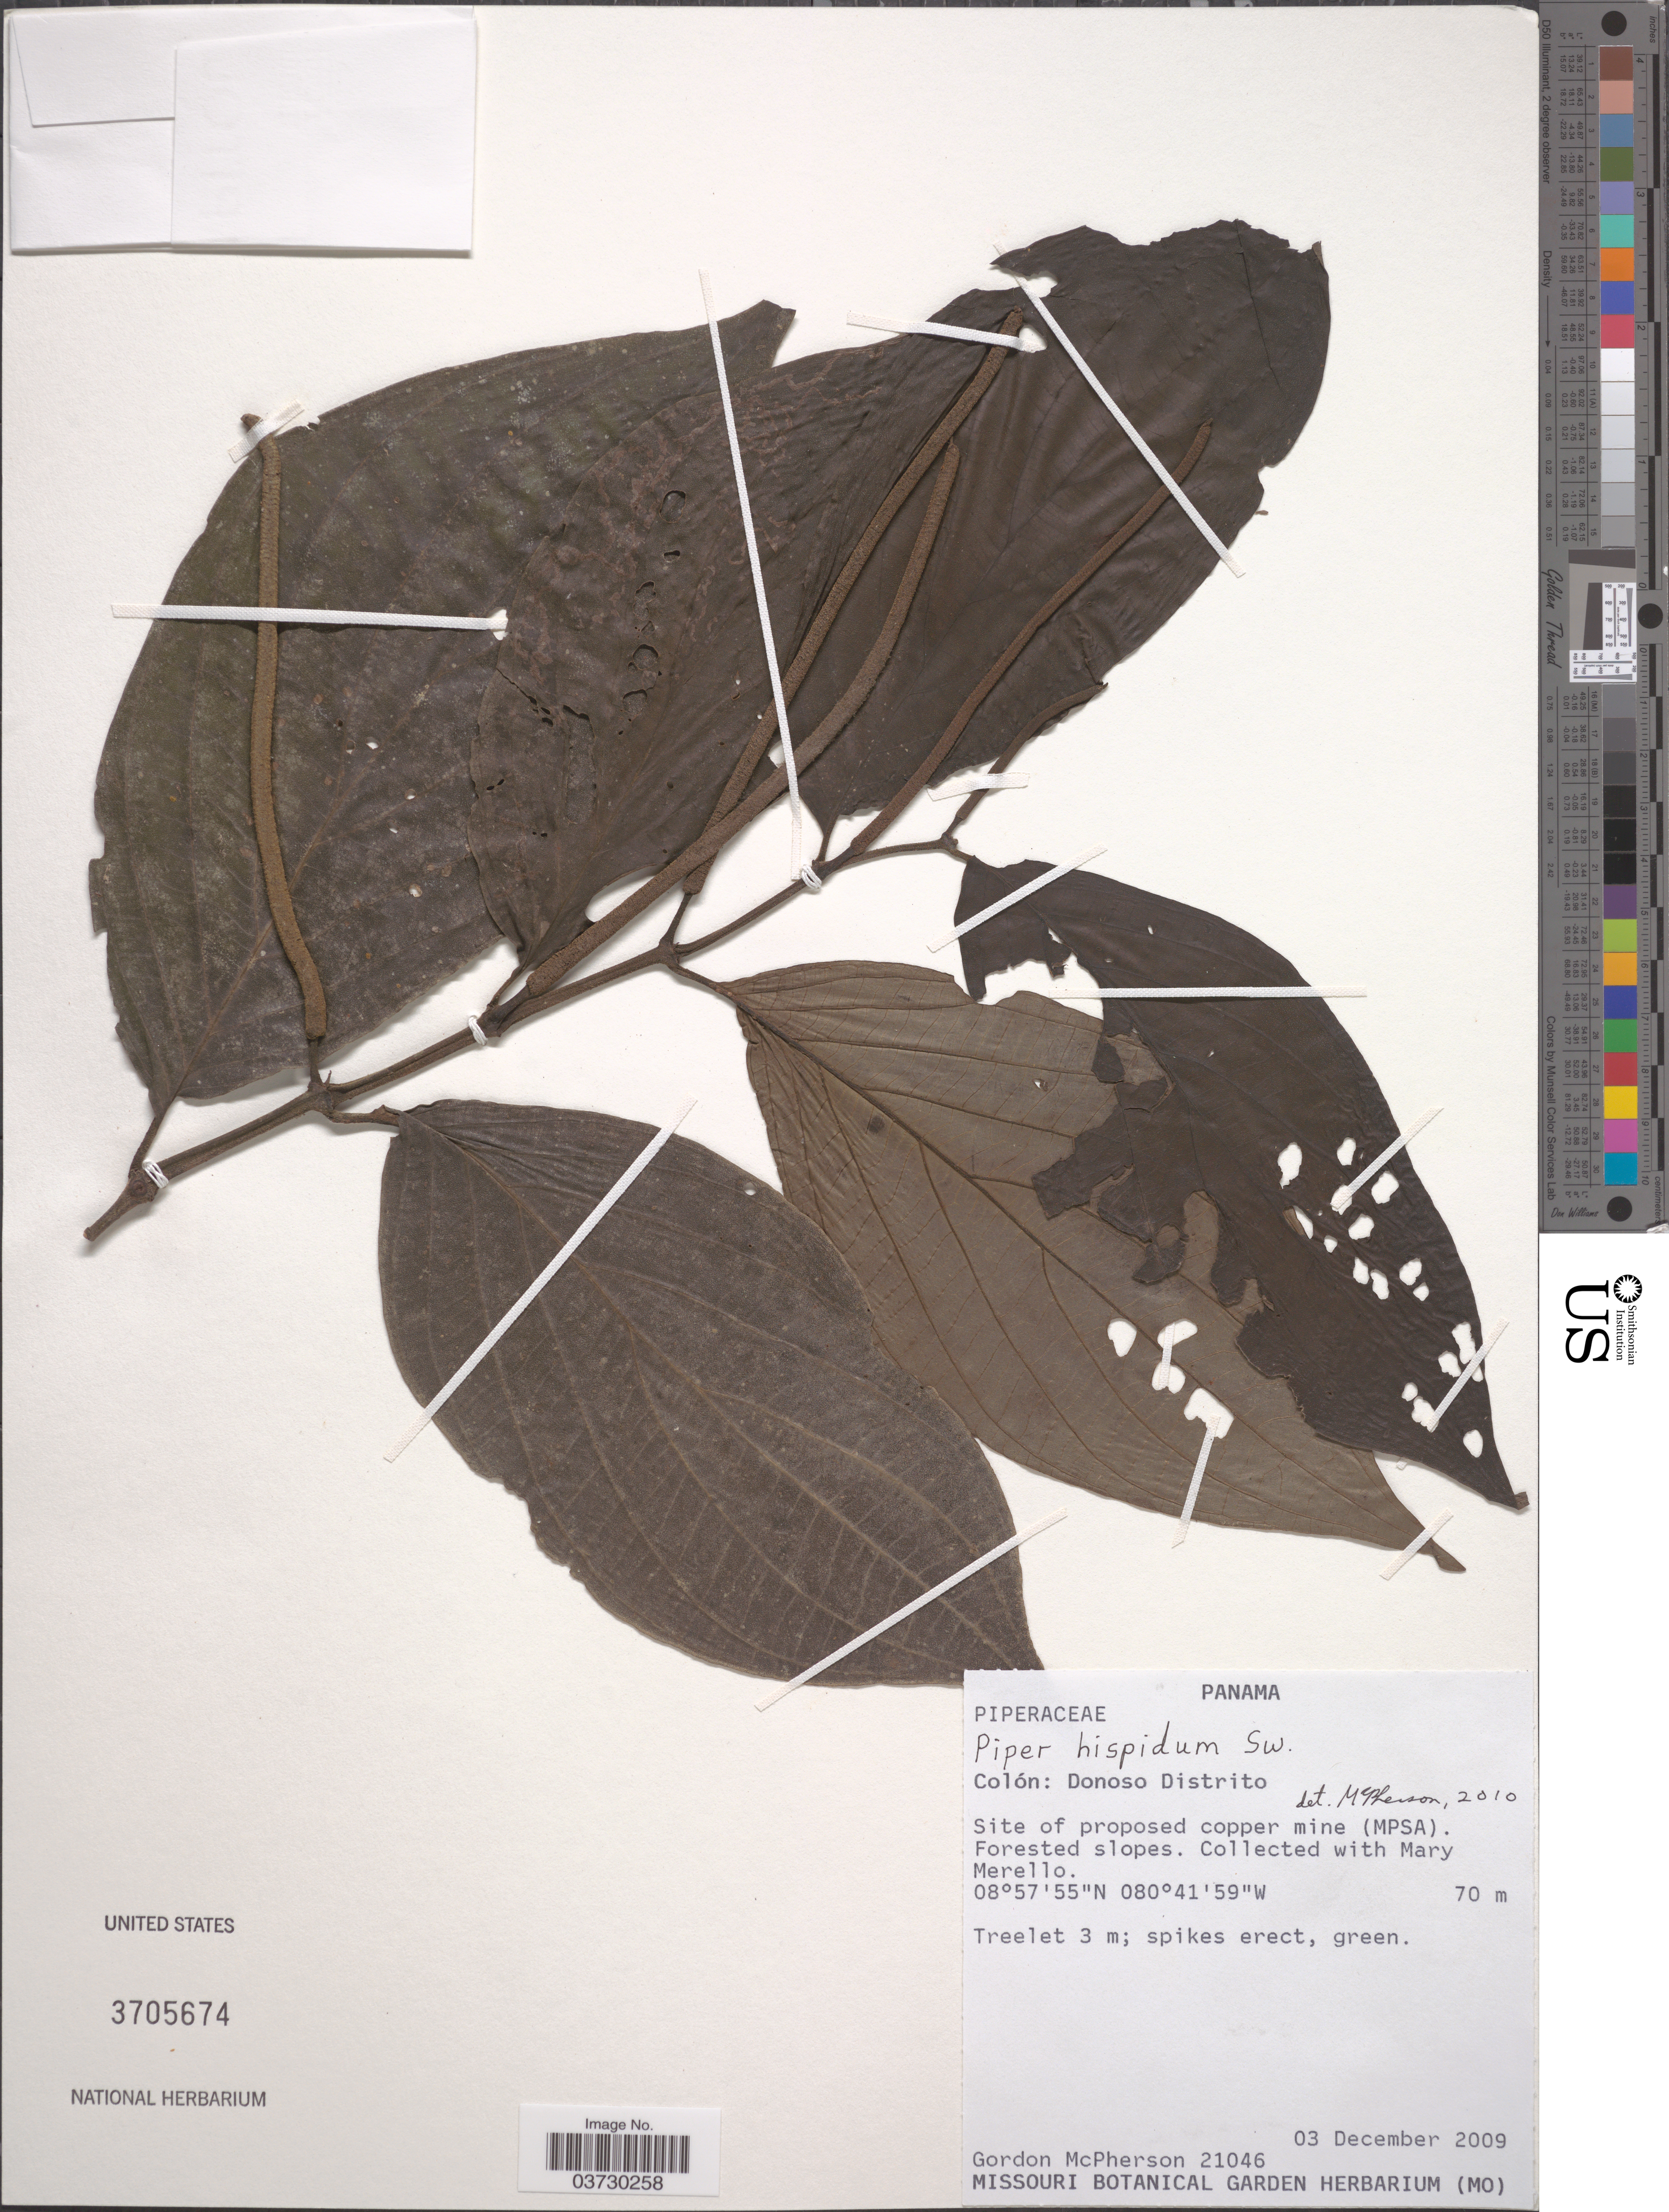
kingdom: Plantae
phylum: Tracheophyta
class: Magnoliopsida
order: Piperales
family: Piperaceae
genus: Piper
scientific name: Piper hispidum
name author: Sw.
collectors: G. McPherson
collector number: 21046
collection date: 2009-12-03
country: Panama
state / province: Colón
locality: Donoso Distrito. Site of proposed copper mine (MPSA).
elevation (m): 70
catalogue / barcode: US 3705674